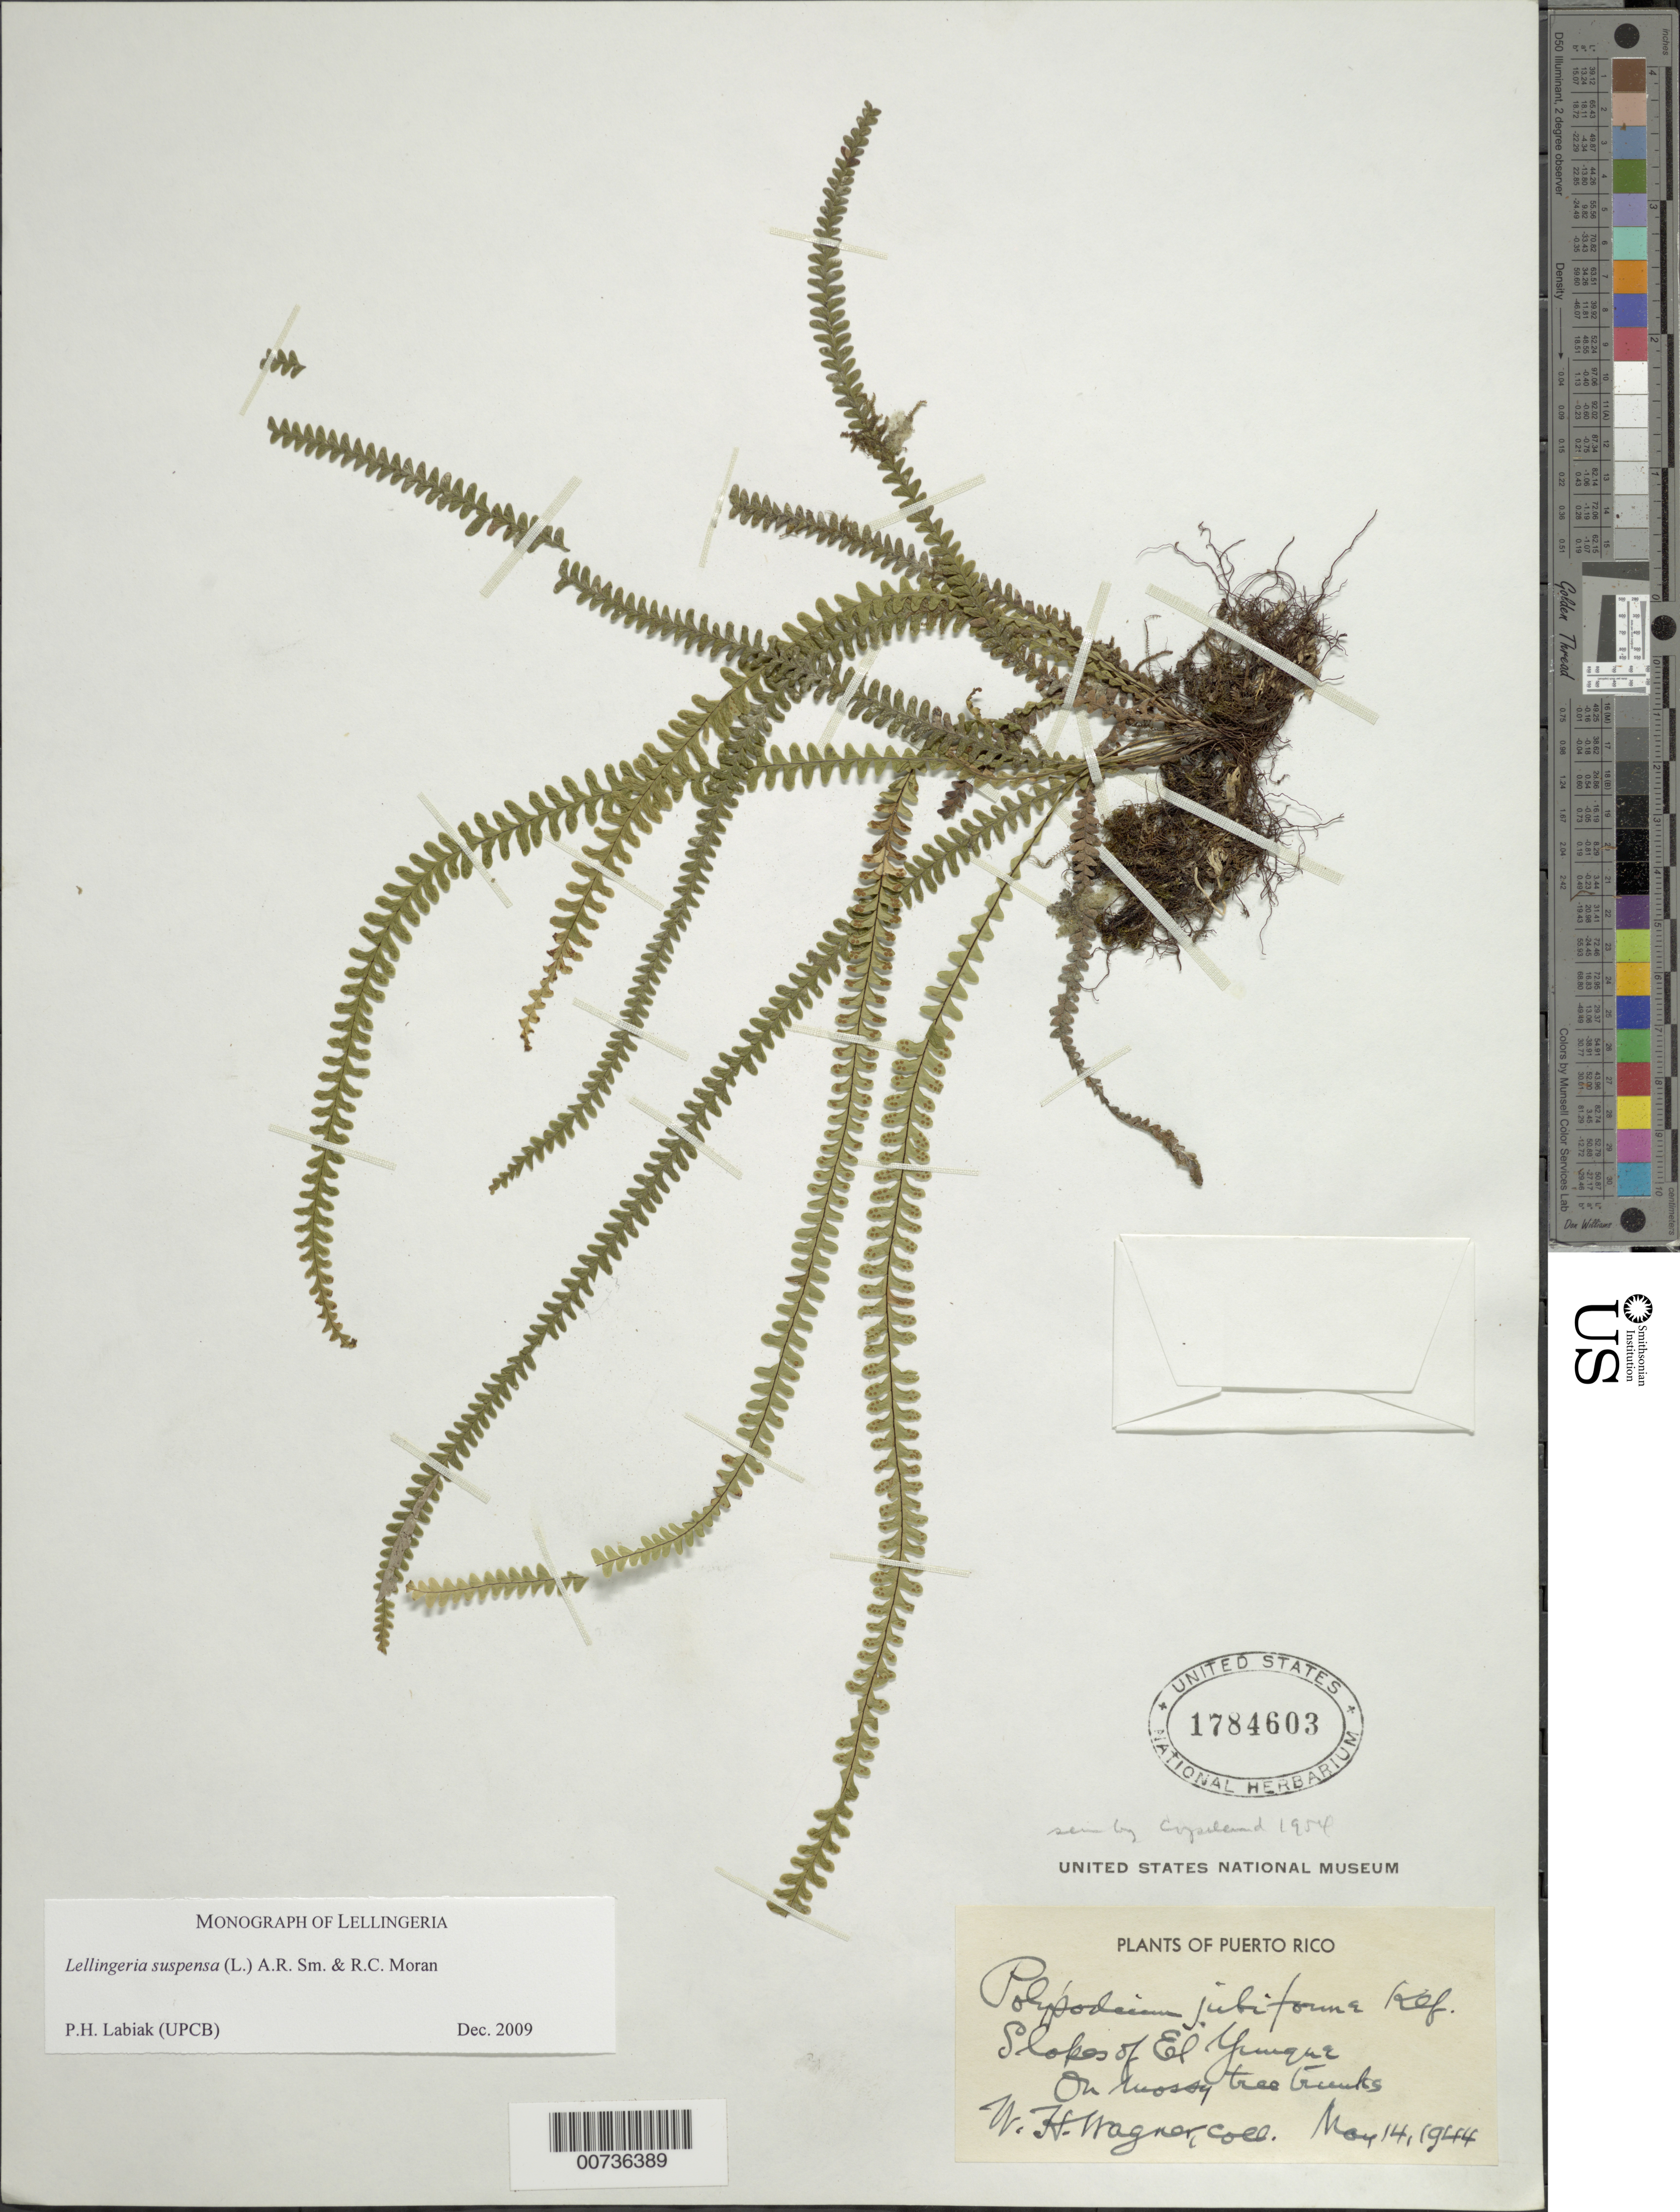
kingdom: Plantae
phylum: Tracheophyta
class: Polypodiopsida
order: Polypodiales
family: Polypodiaceae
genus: Lellingeria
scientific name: Lellingeria suspensa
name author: (L.) A.R. Sm. & R.C. Moran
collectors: W. H. Wagner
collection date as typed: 14 Mar 1944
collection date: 1944-03-14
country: Puerto Rico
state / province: Río Grande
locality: Slopes of El Yunque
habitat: On mossy tree trunks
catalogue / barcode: US 1784603